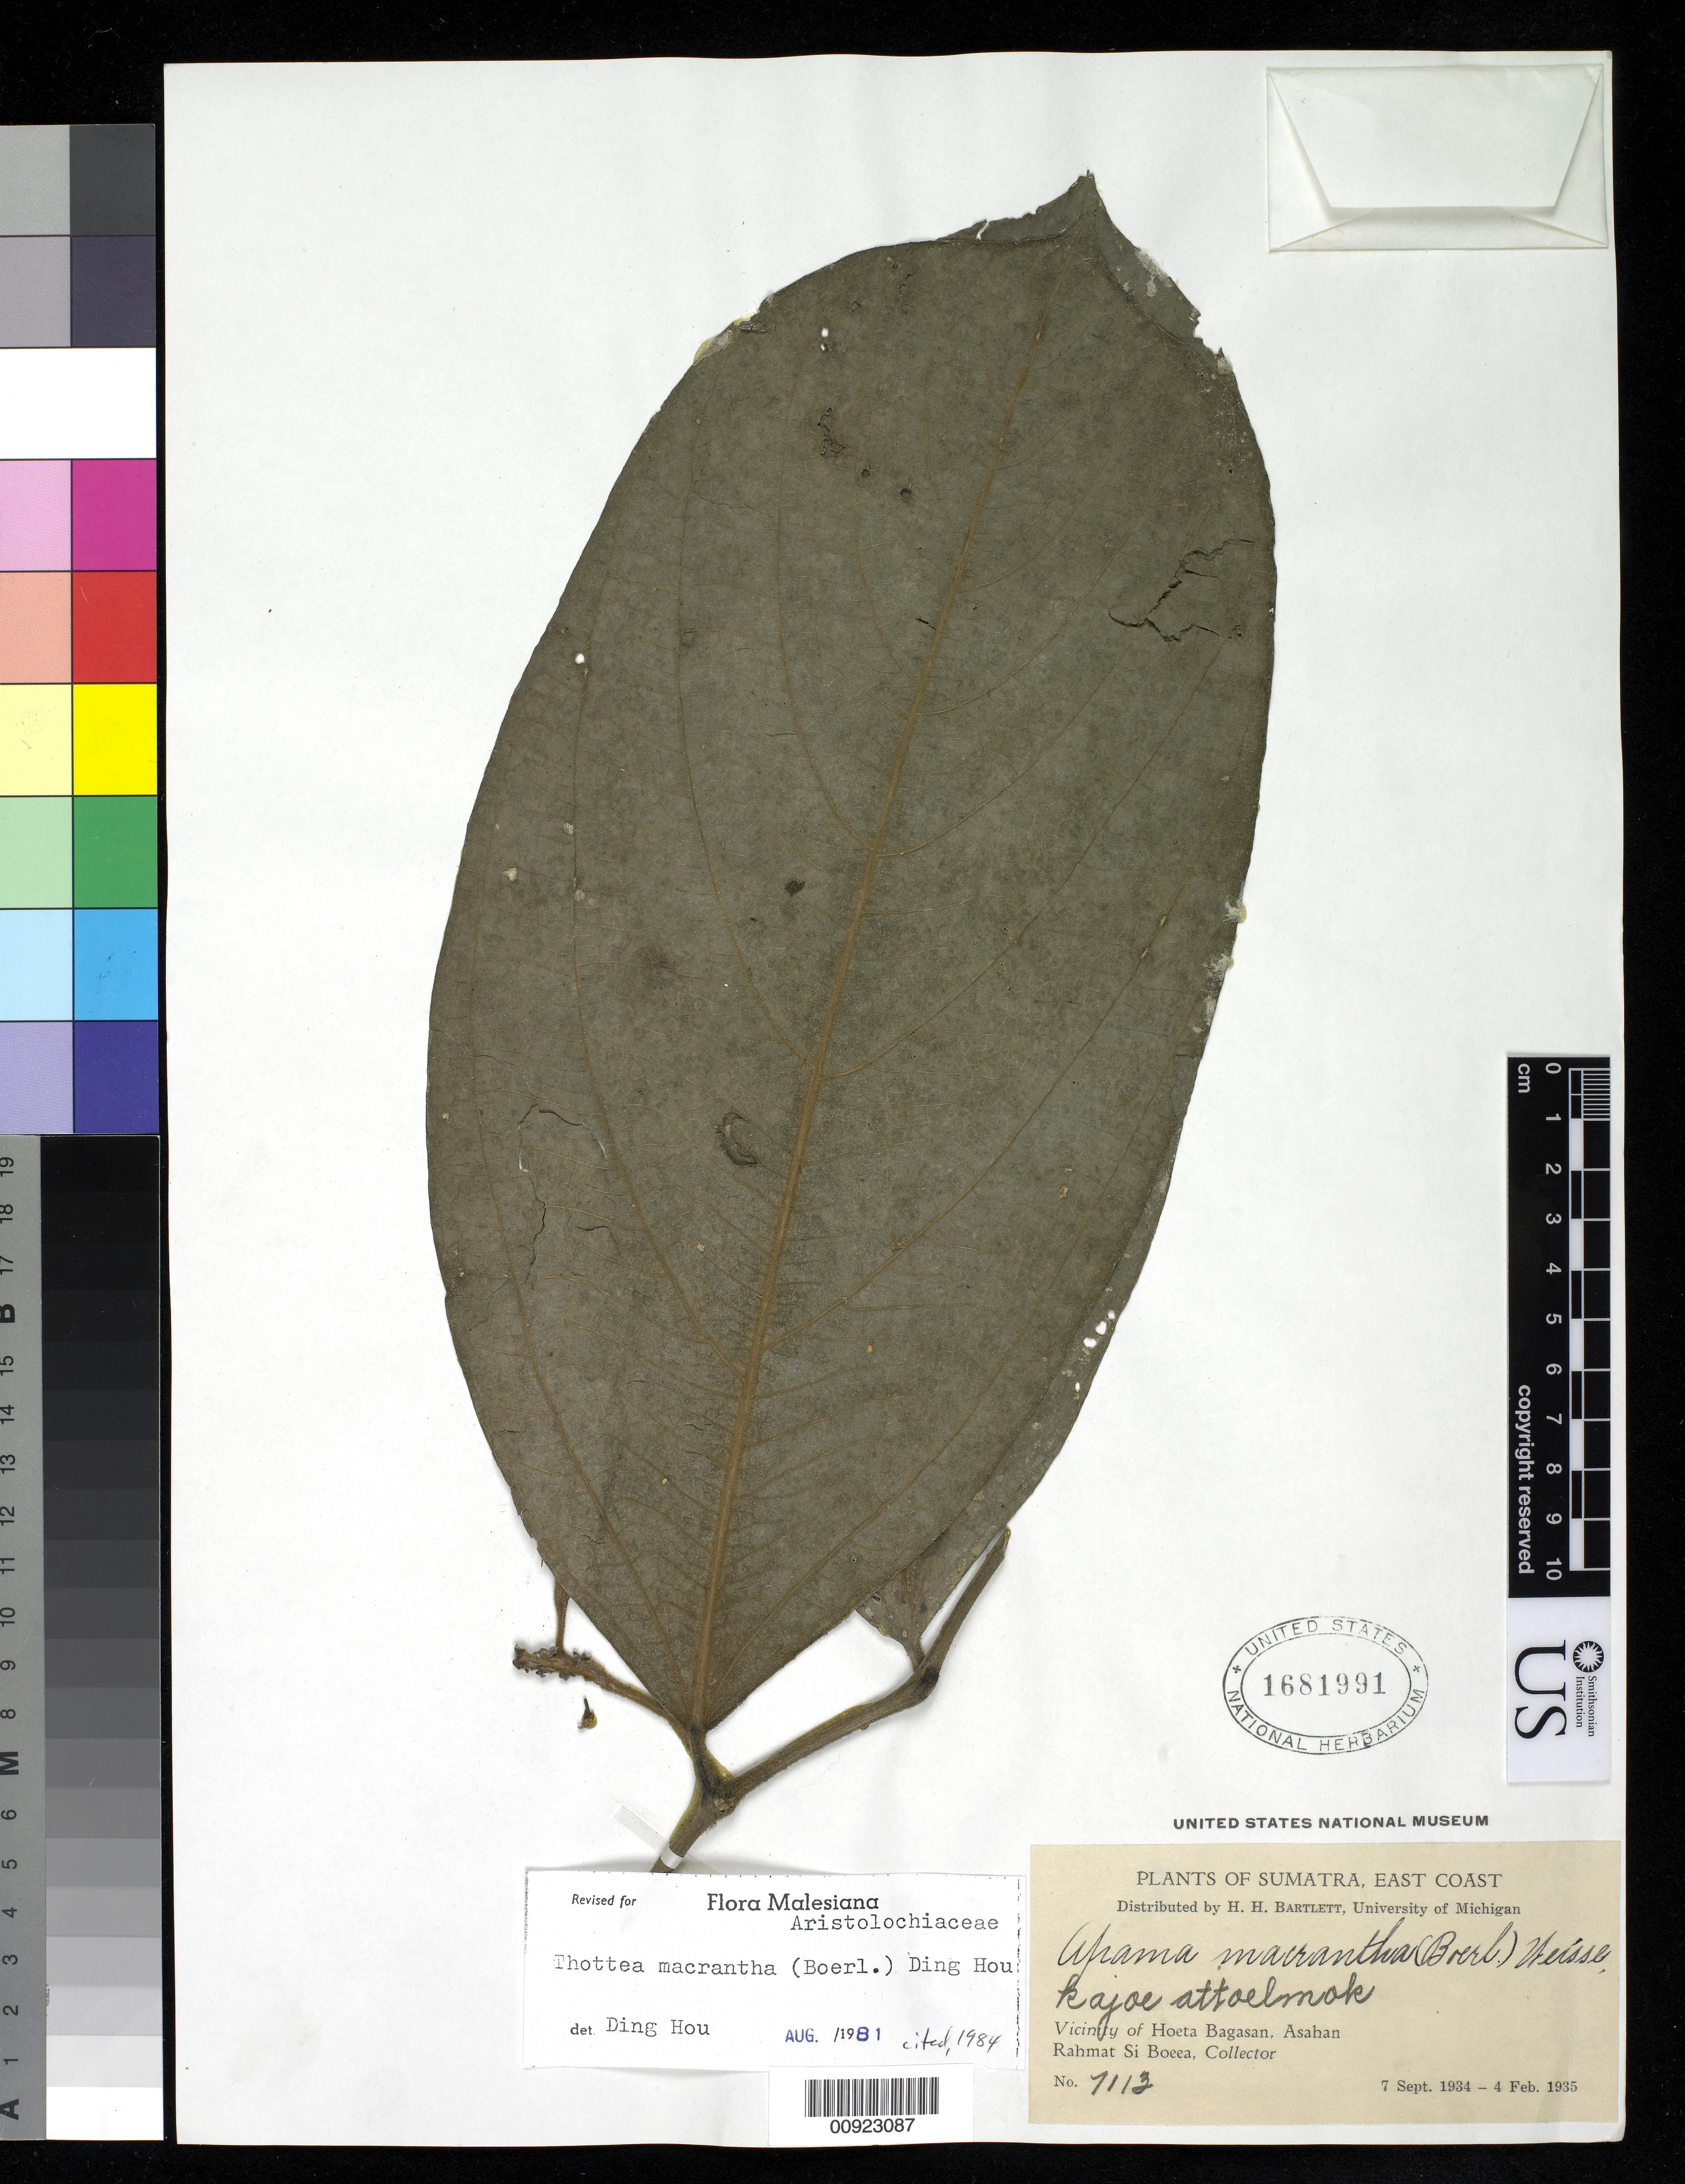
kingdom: Plantae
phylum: Tracheophyta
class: Magnoliopsida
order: Piperales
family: Aristolochiaceae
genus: Thottea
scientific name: Thottea macrantha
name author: (Boerl.) Ding Hou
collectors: Rahmat Si Boeea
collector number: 7112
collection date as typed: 07 Sep 1934 to 04 Feb 1935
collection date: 1934-09-07/1935-02-04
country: Indonesia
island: Sumatra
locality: East coast; vicinity of Hoeta Bagasan, Asahan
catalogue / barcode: US 1681991